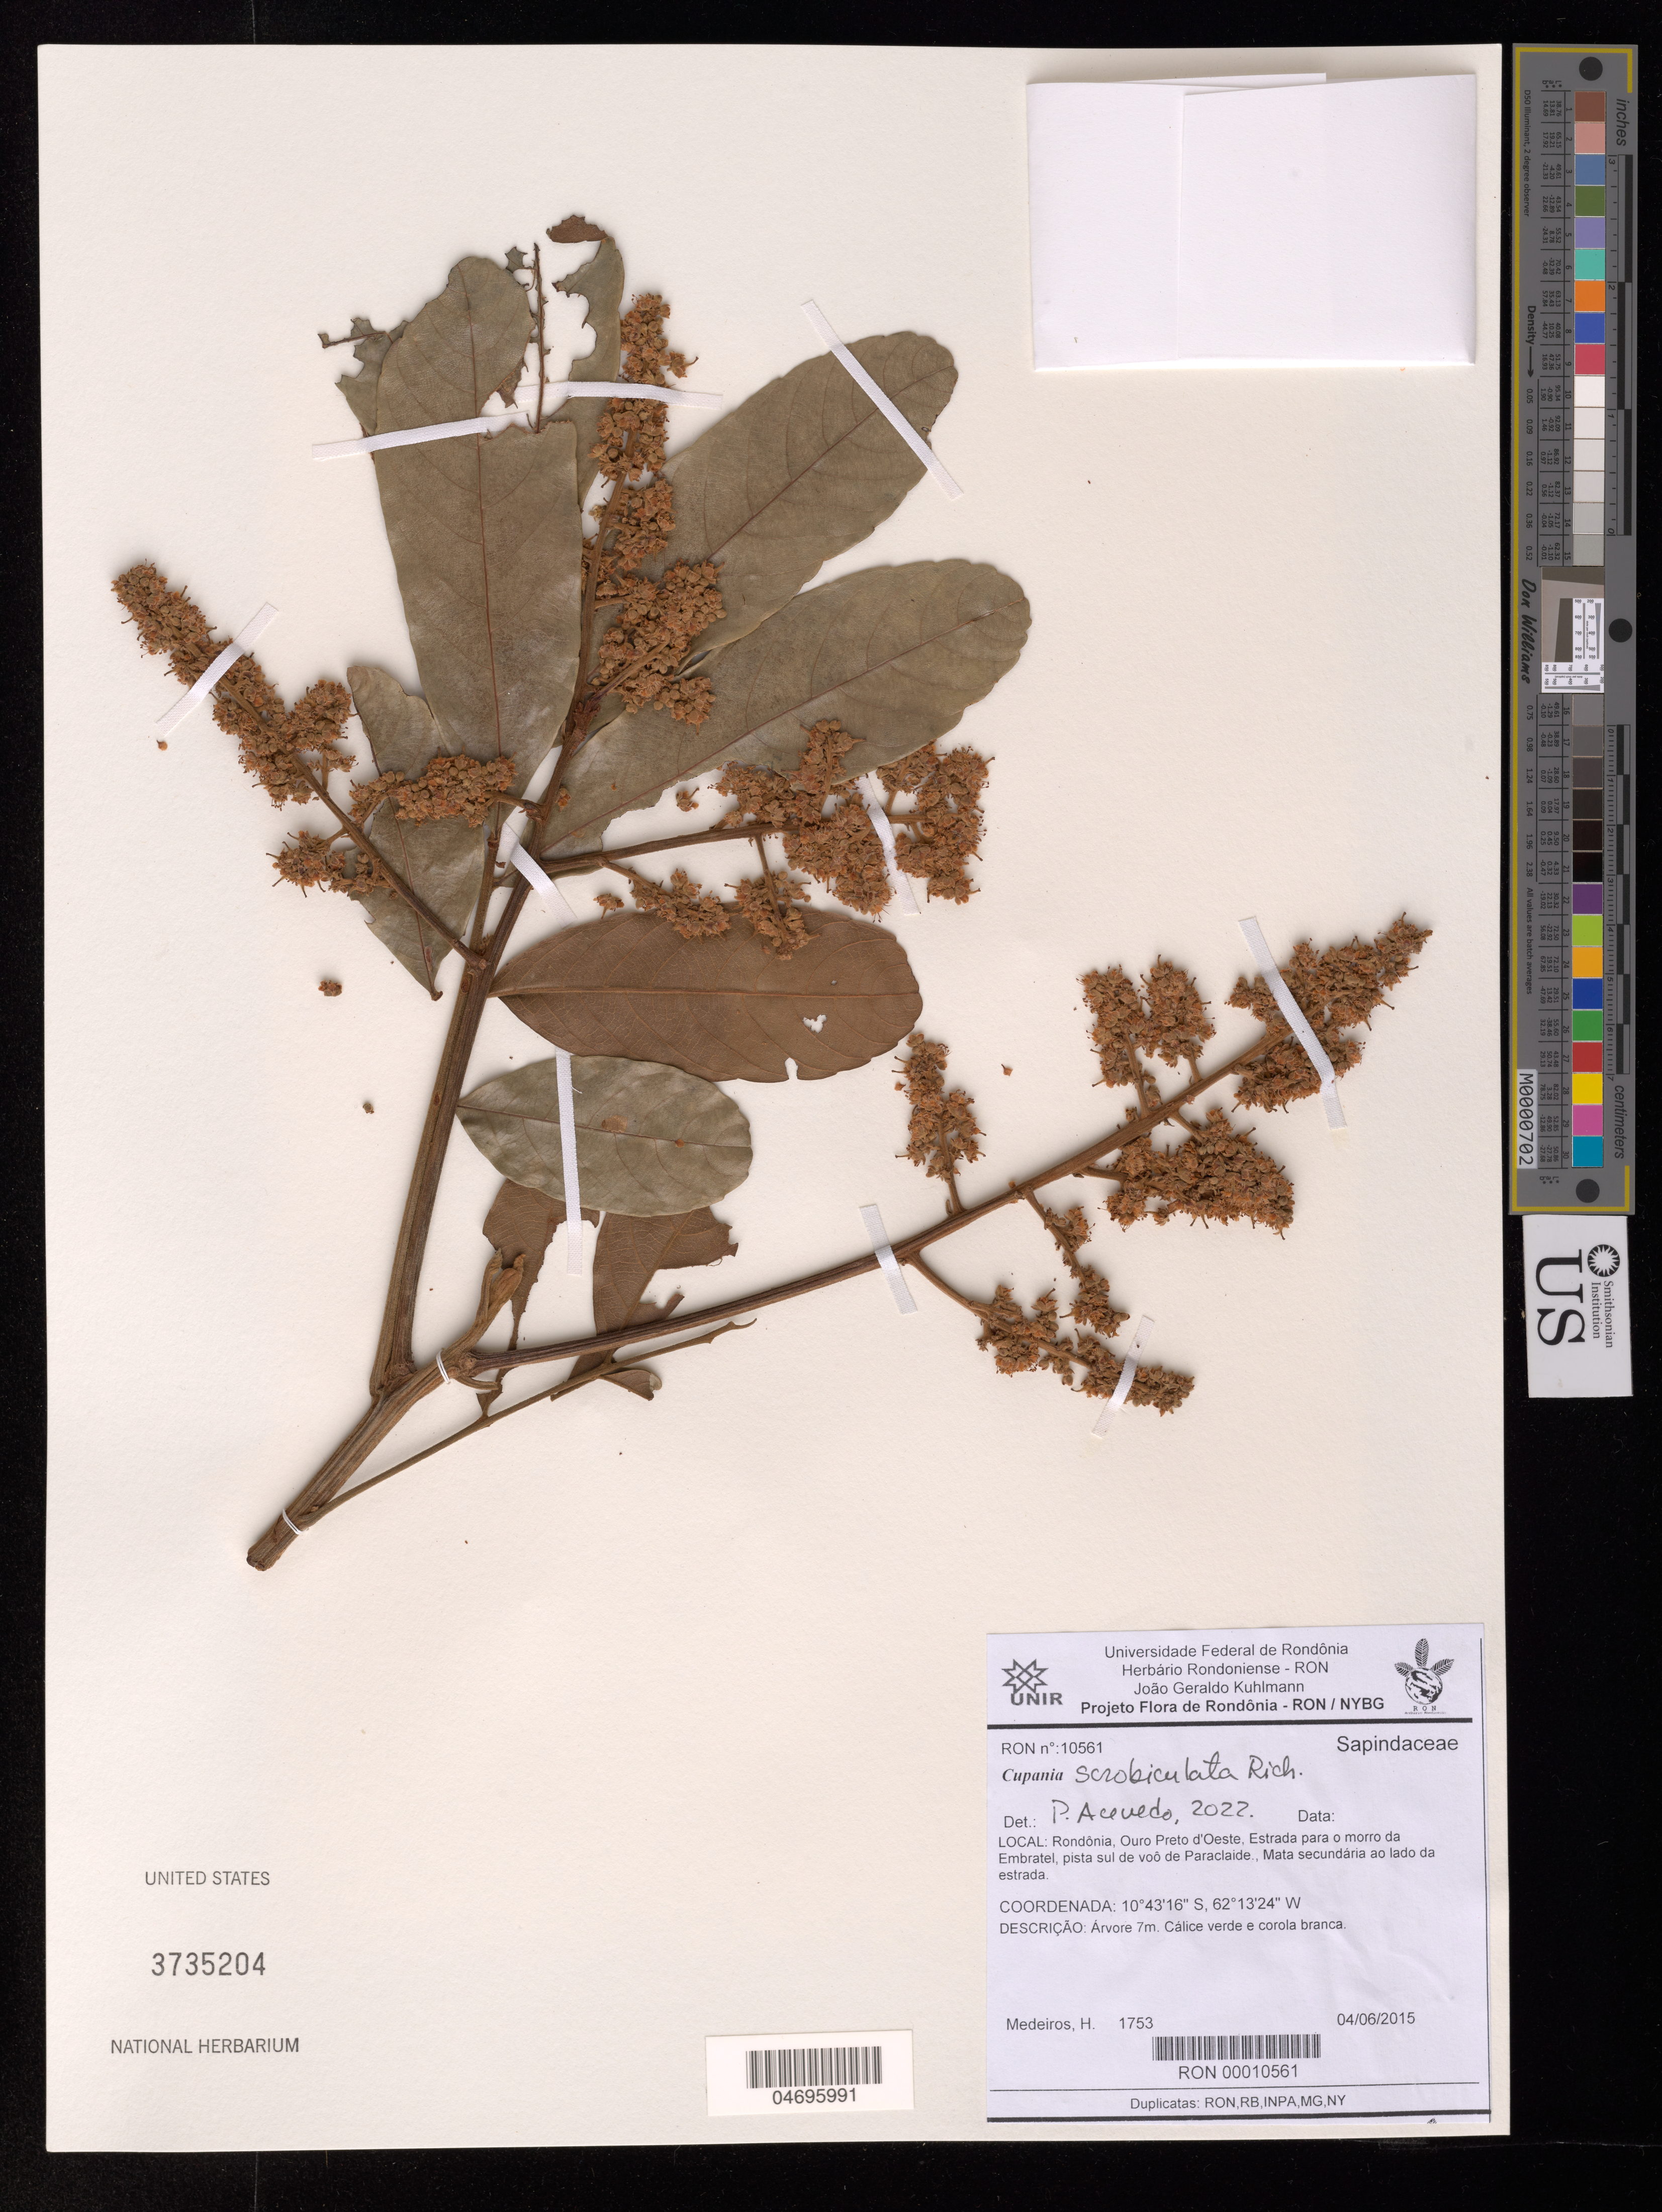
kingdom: Plantae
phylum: Tracheophyta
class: Magnoliopsida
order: Sapindales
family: Sapindaceae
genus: Cupania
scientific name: Cupania scrobiculata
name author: Rich.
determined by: Acevedo-Rodríguez, P., (BOT), Smithsonian Institution - National Museum of Natural History (UNITED STATES)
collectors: H. Medeiros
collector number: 1753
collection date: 2015-06-04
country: Brazil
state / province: Rondônia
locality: Ouro Preto d'Oeste. Estrada para o morro da Embratel, pista sul de voo de Paraclaide,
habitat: Mata secundaria ao lado da estrada.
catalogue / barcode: US 3735204